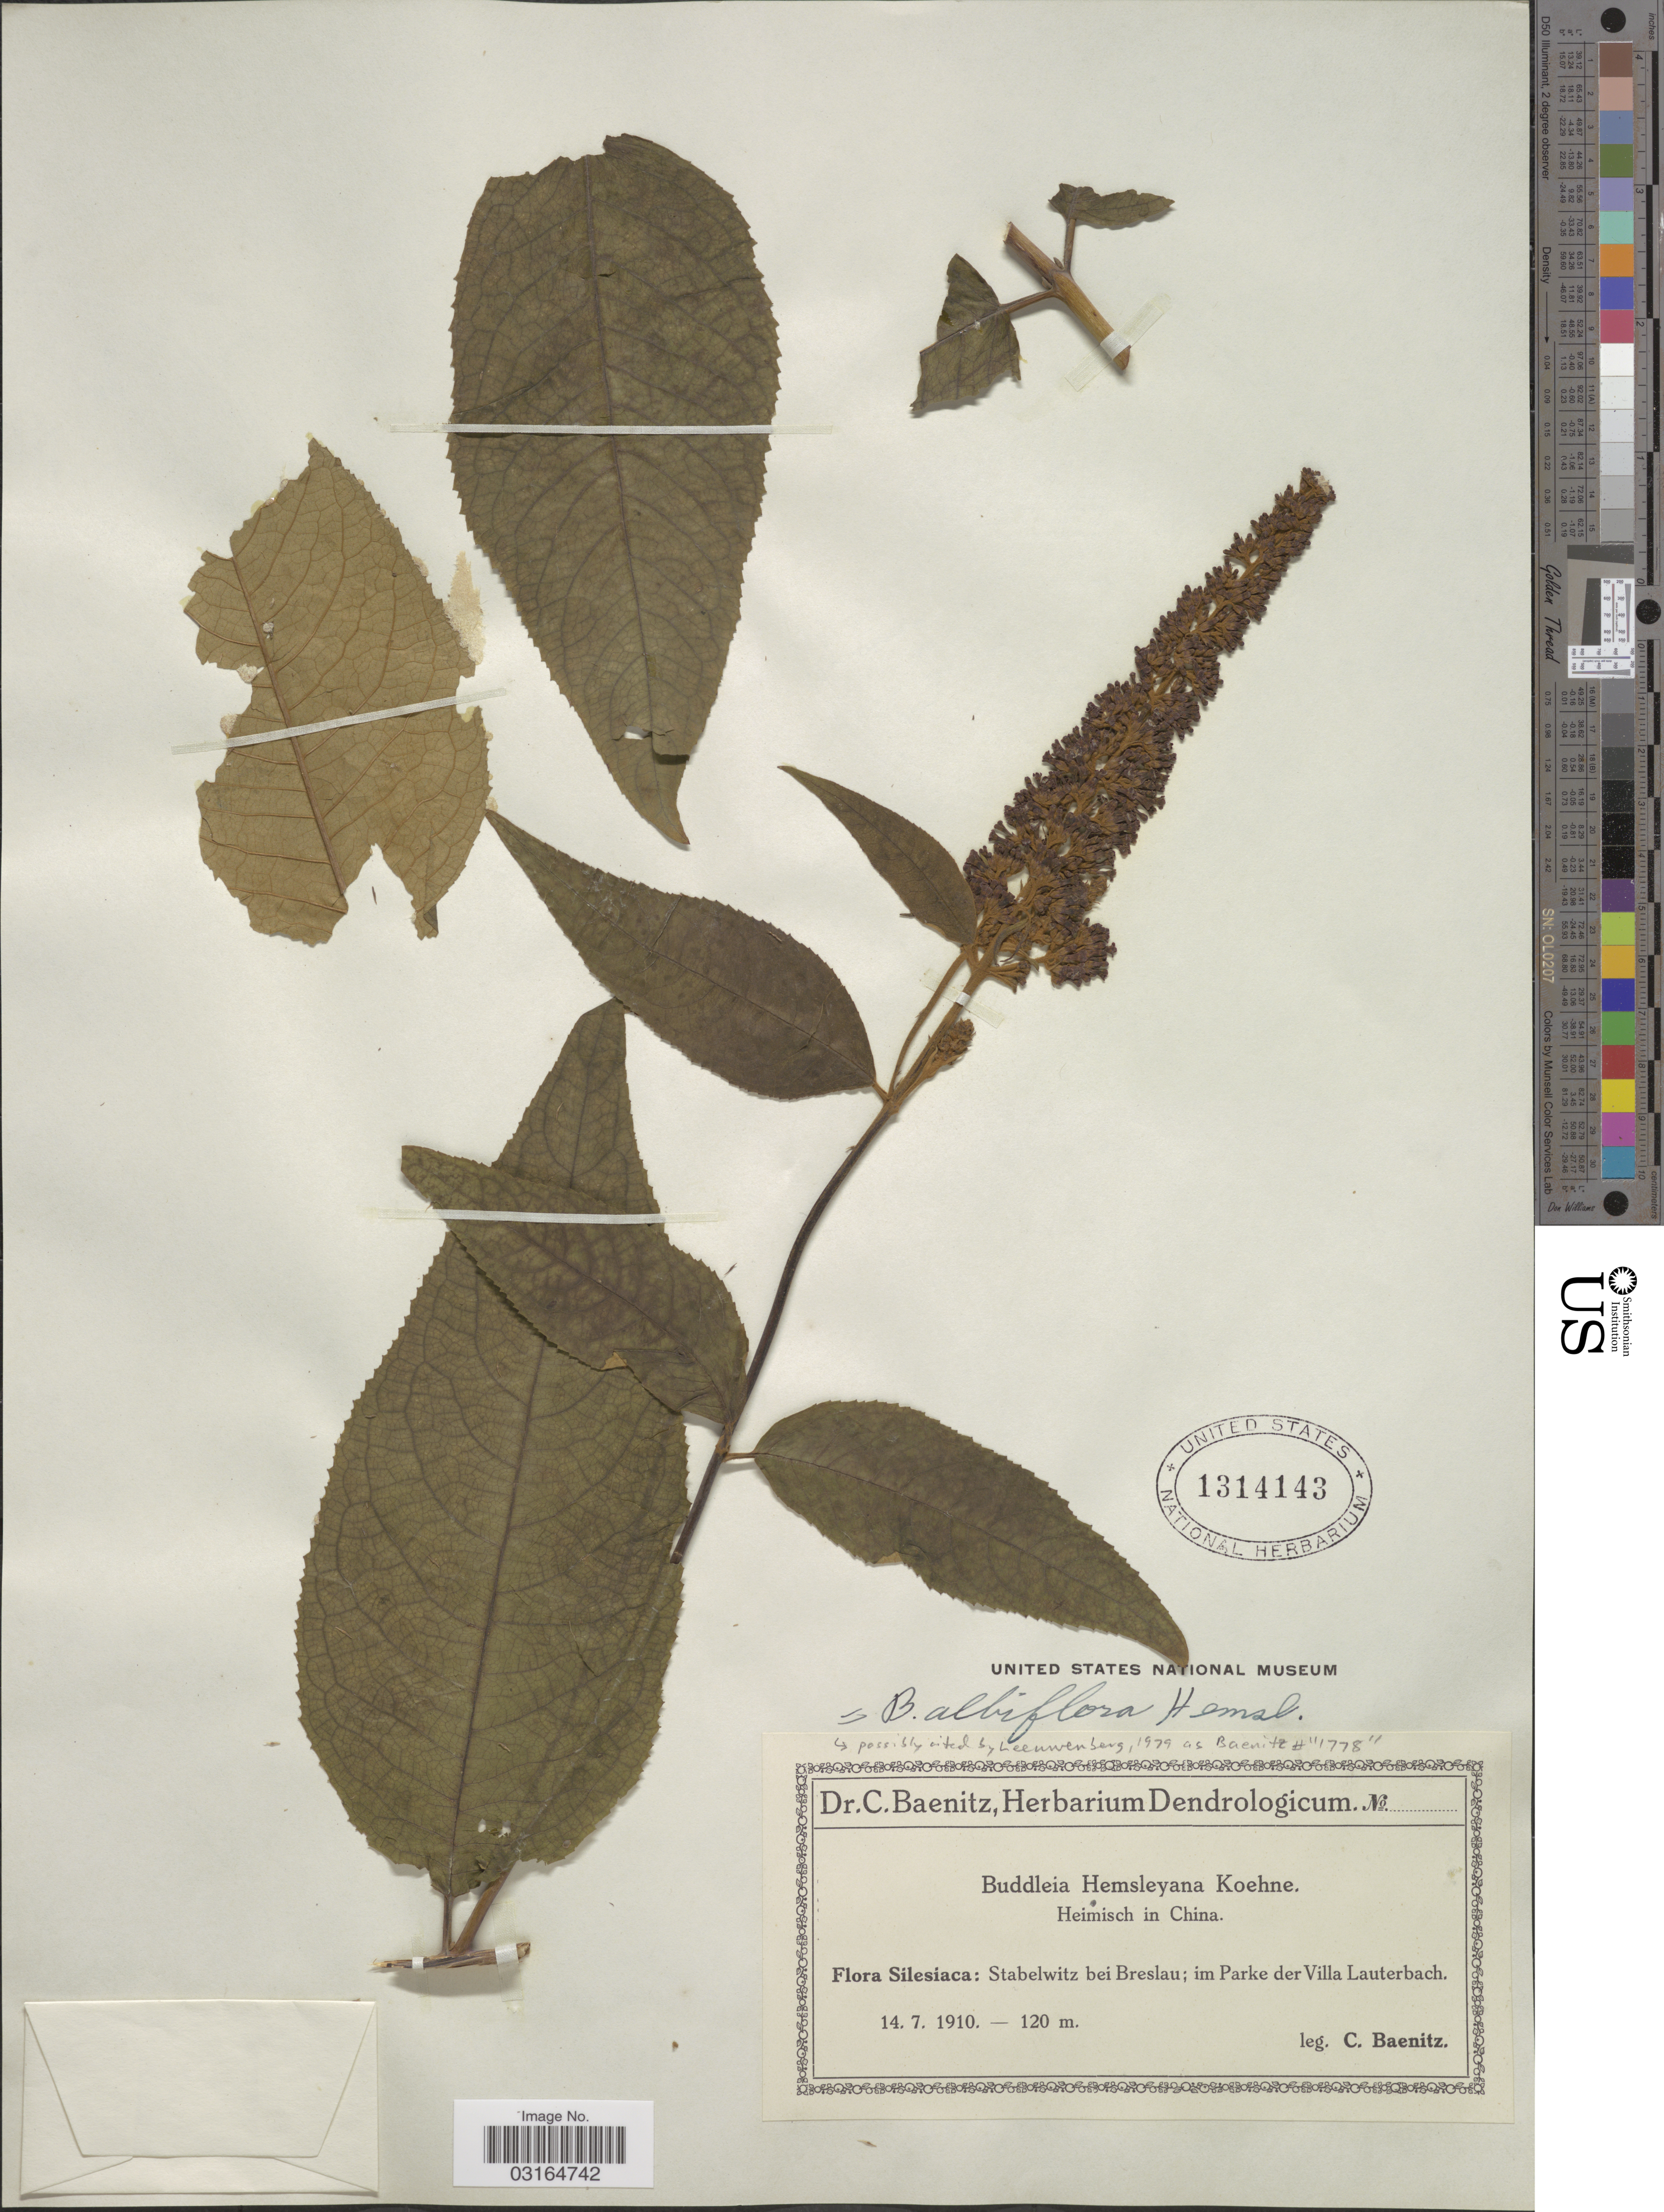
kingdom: Plantae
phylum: Tracheophyta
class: Magnoliopsida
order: Lamiales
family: Scrophulariaceae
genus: Buddleja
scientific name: Buddleja albiflora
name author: Hemsl.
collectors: C. G. Baenitz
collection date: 1910-07-14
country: Poland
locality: Silesiaca: Stabelwitz bei Breslau; im Parke der Villa Lauterbach.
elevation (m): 120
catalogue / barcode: US 1314143